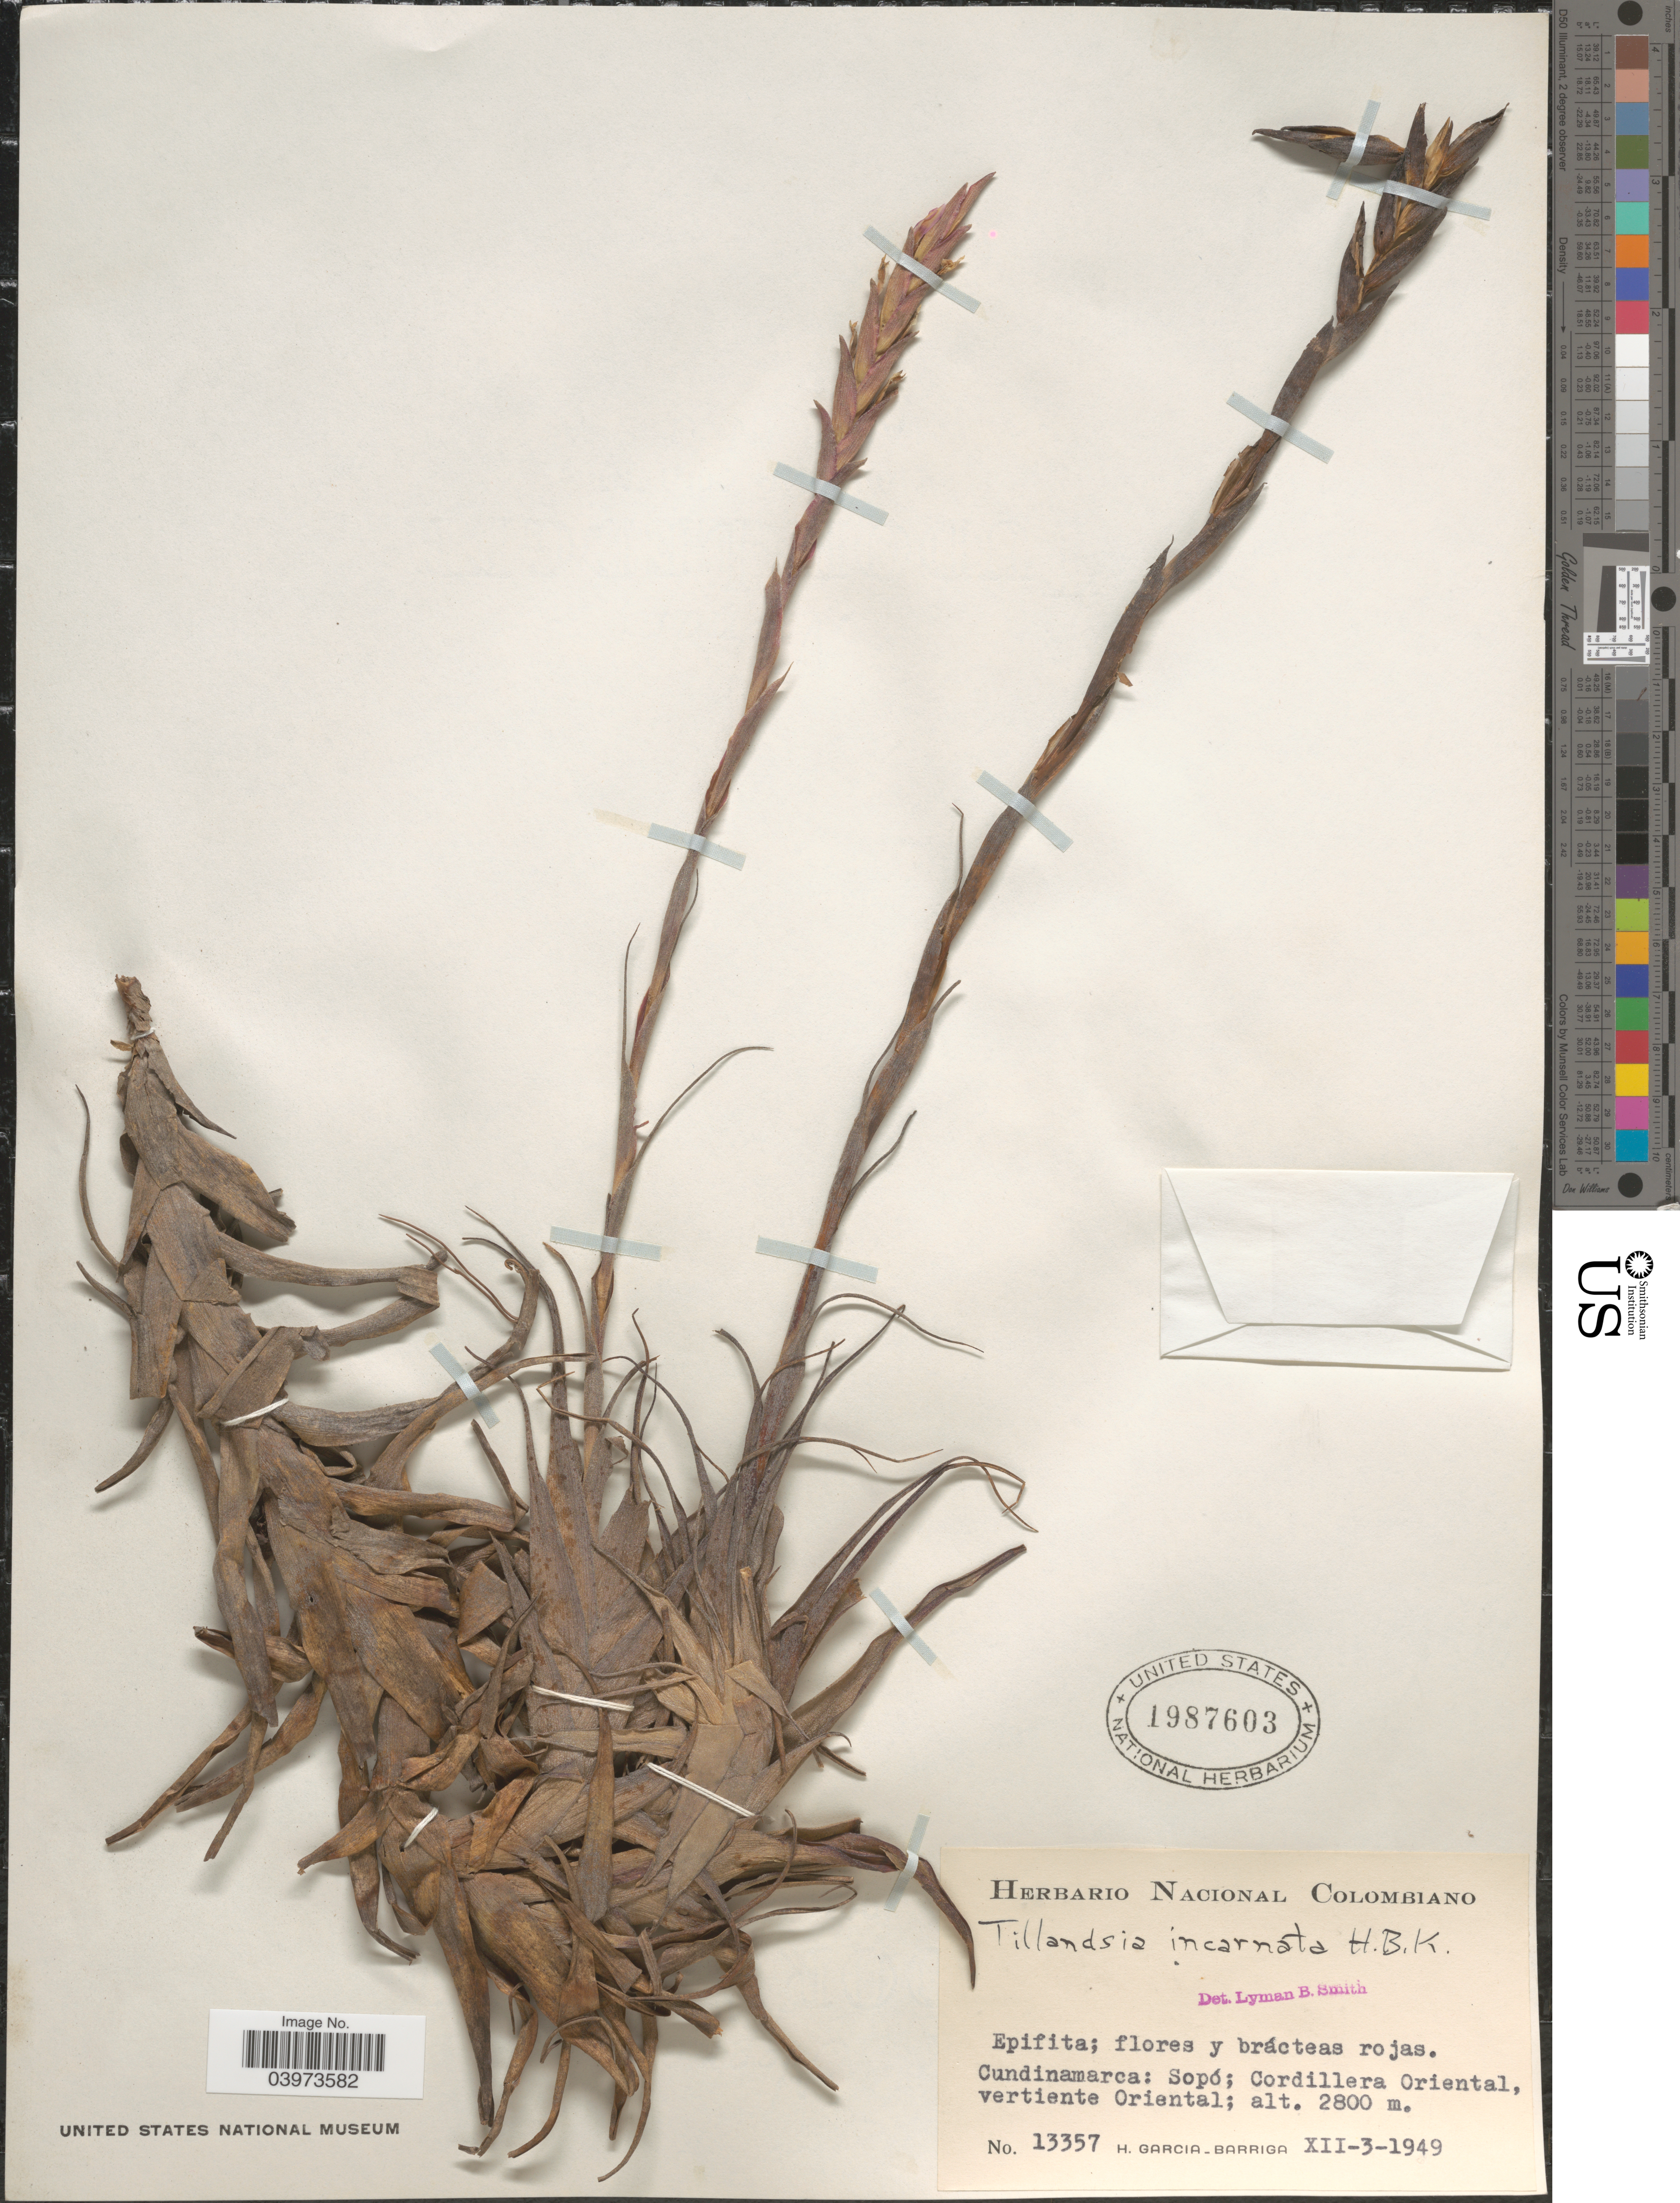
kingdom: Plantae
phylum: Tracheophyta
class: Liliopsida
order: Poales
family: Bromeliaceae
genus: Tillandsia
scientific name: Tillandsia incarnata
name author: Kunth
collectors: H. García Barriga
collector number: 13357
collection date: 1949-12-03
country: Colombia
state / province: Cundinamarca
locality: Sopó; Cordillera Oriental, vertiente Oriental.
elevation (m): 2800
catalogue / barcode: US 1987603